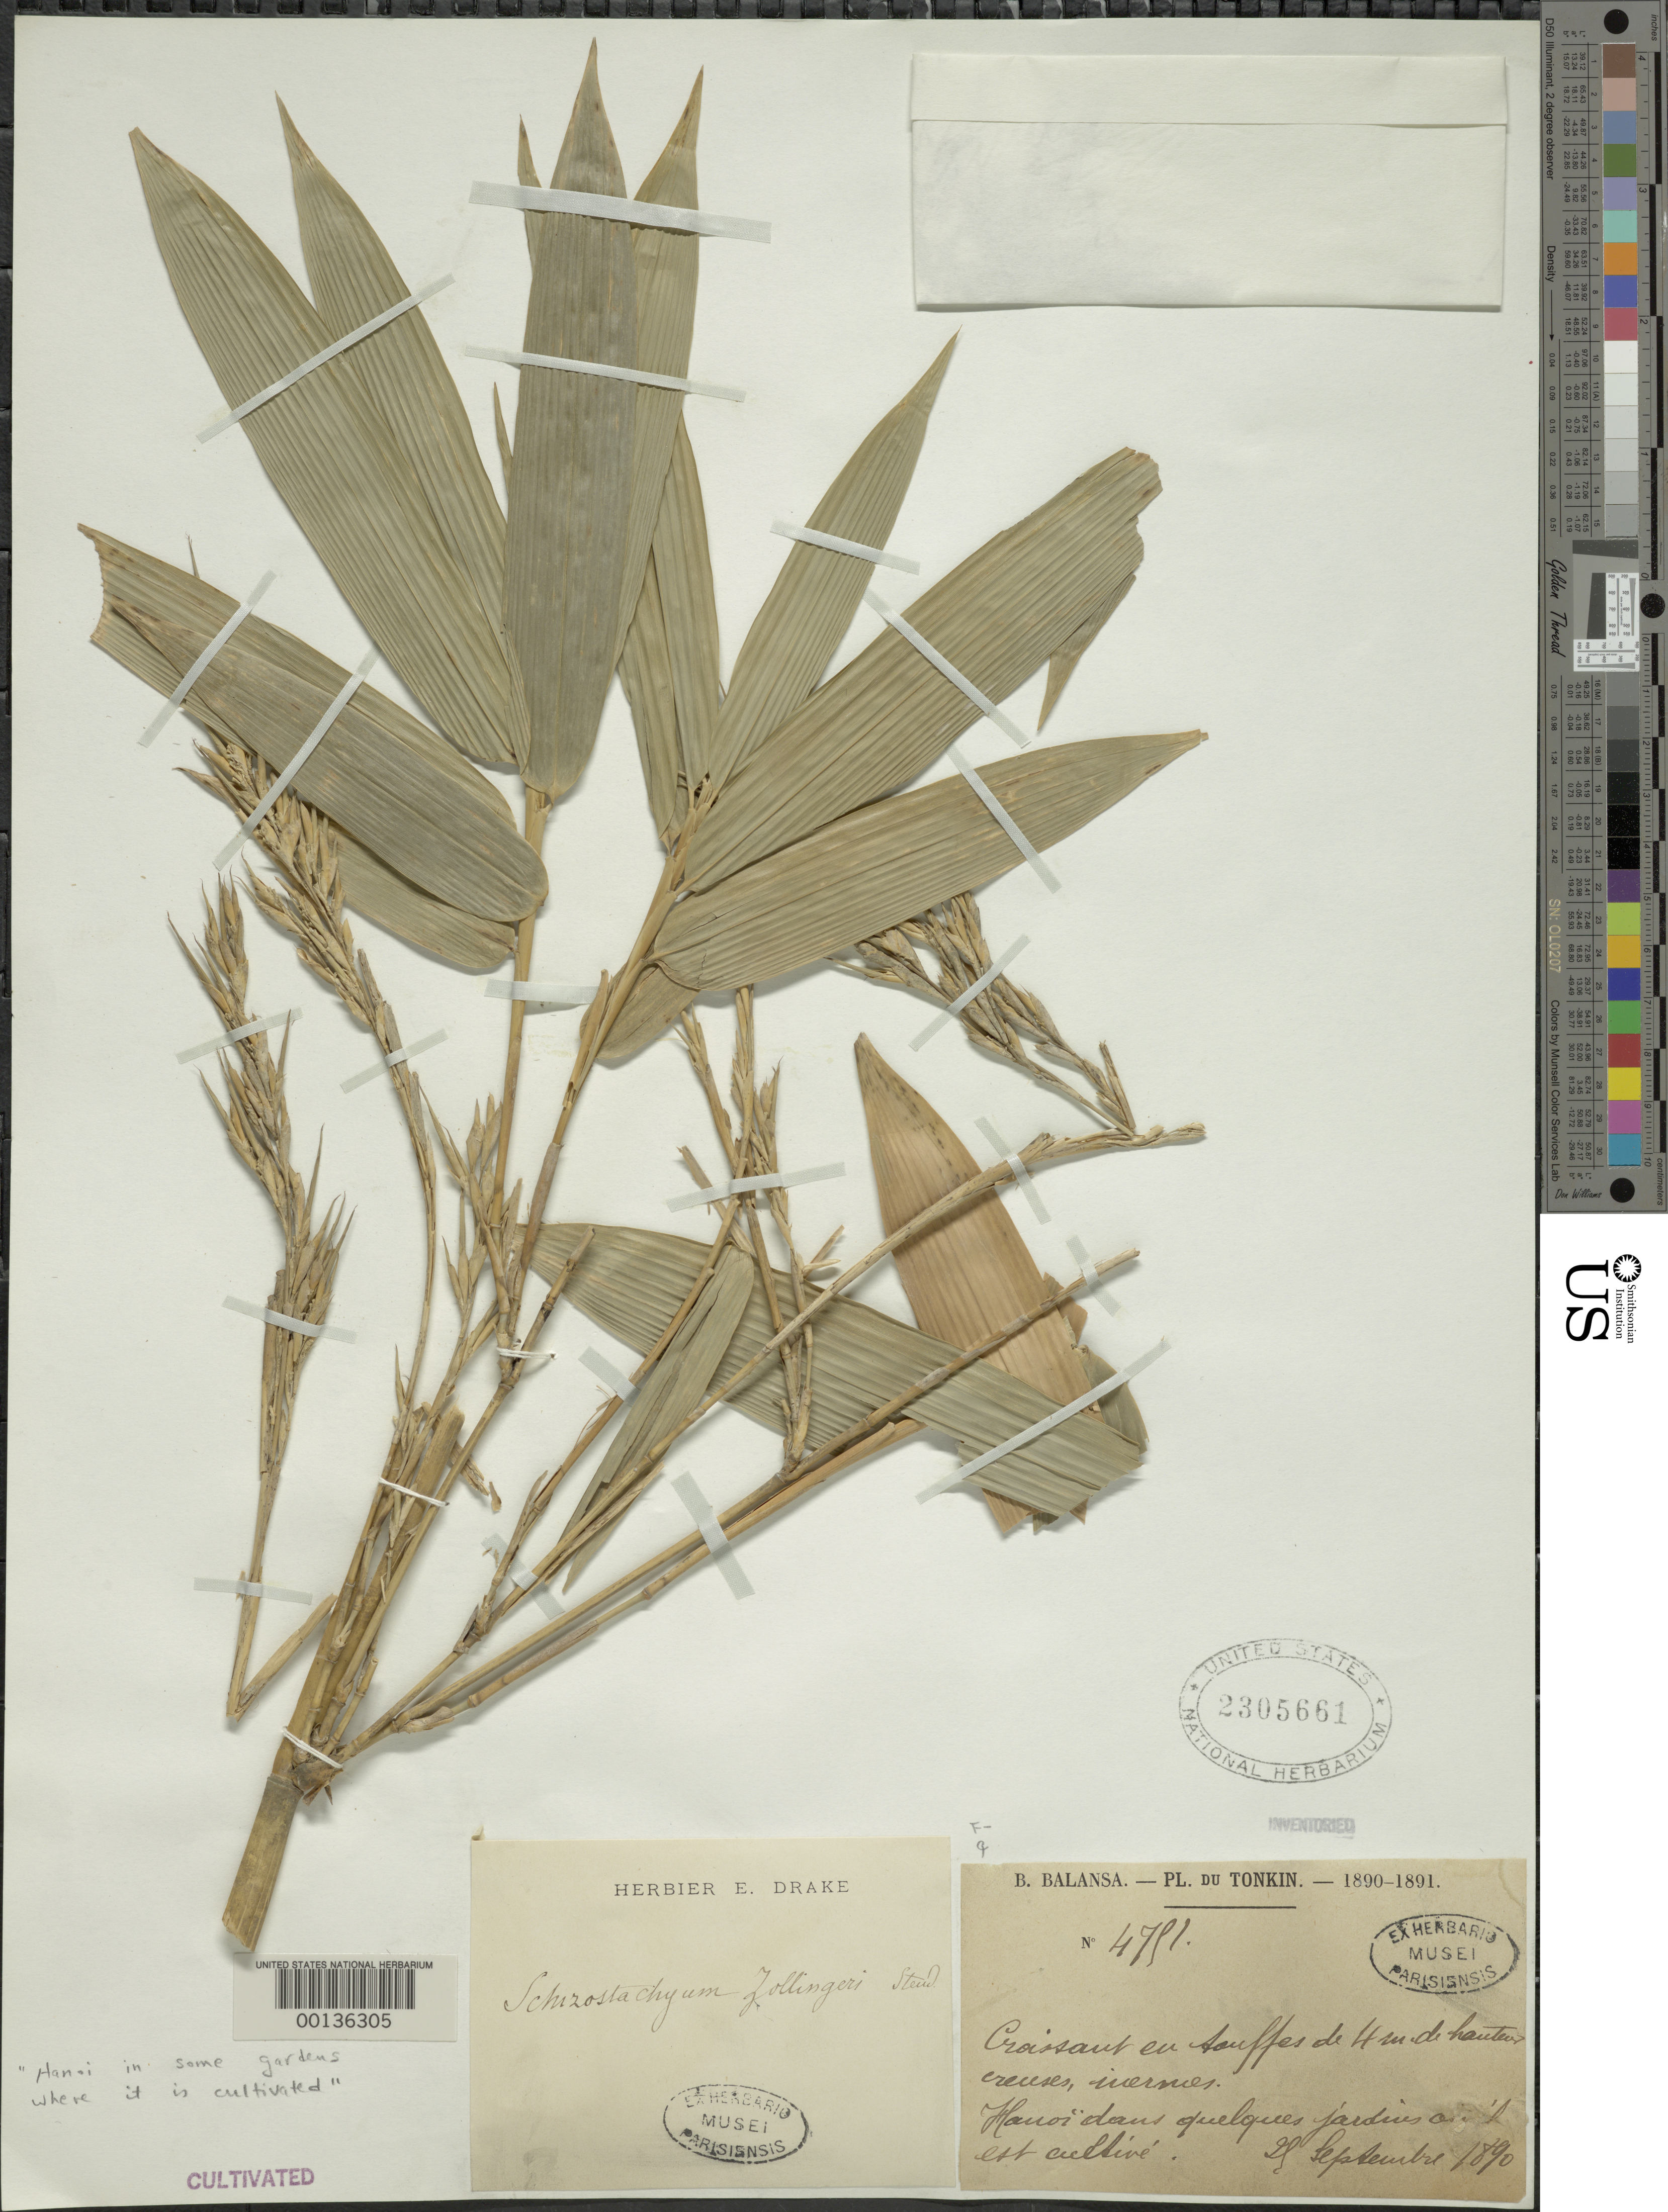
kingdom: Plantae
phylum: Tracheophyta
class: Liliopsida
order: Poales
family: Poaceae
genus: Schizostachyum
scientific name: Schizostachyum zollingeri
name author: Steud.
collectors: B. Balansa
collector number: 4791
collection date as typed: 21 Sep 1890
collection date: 1890-09-21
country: Vietnam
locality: Hanoi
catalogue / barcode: US 2305661